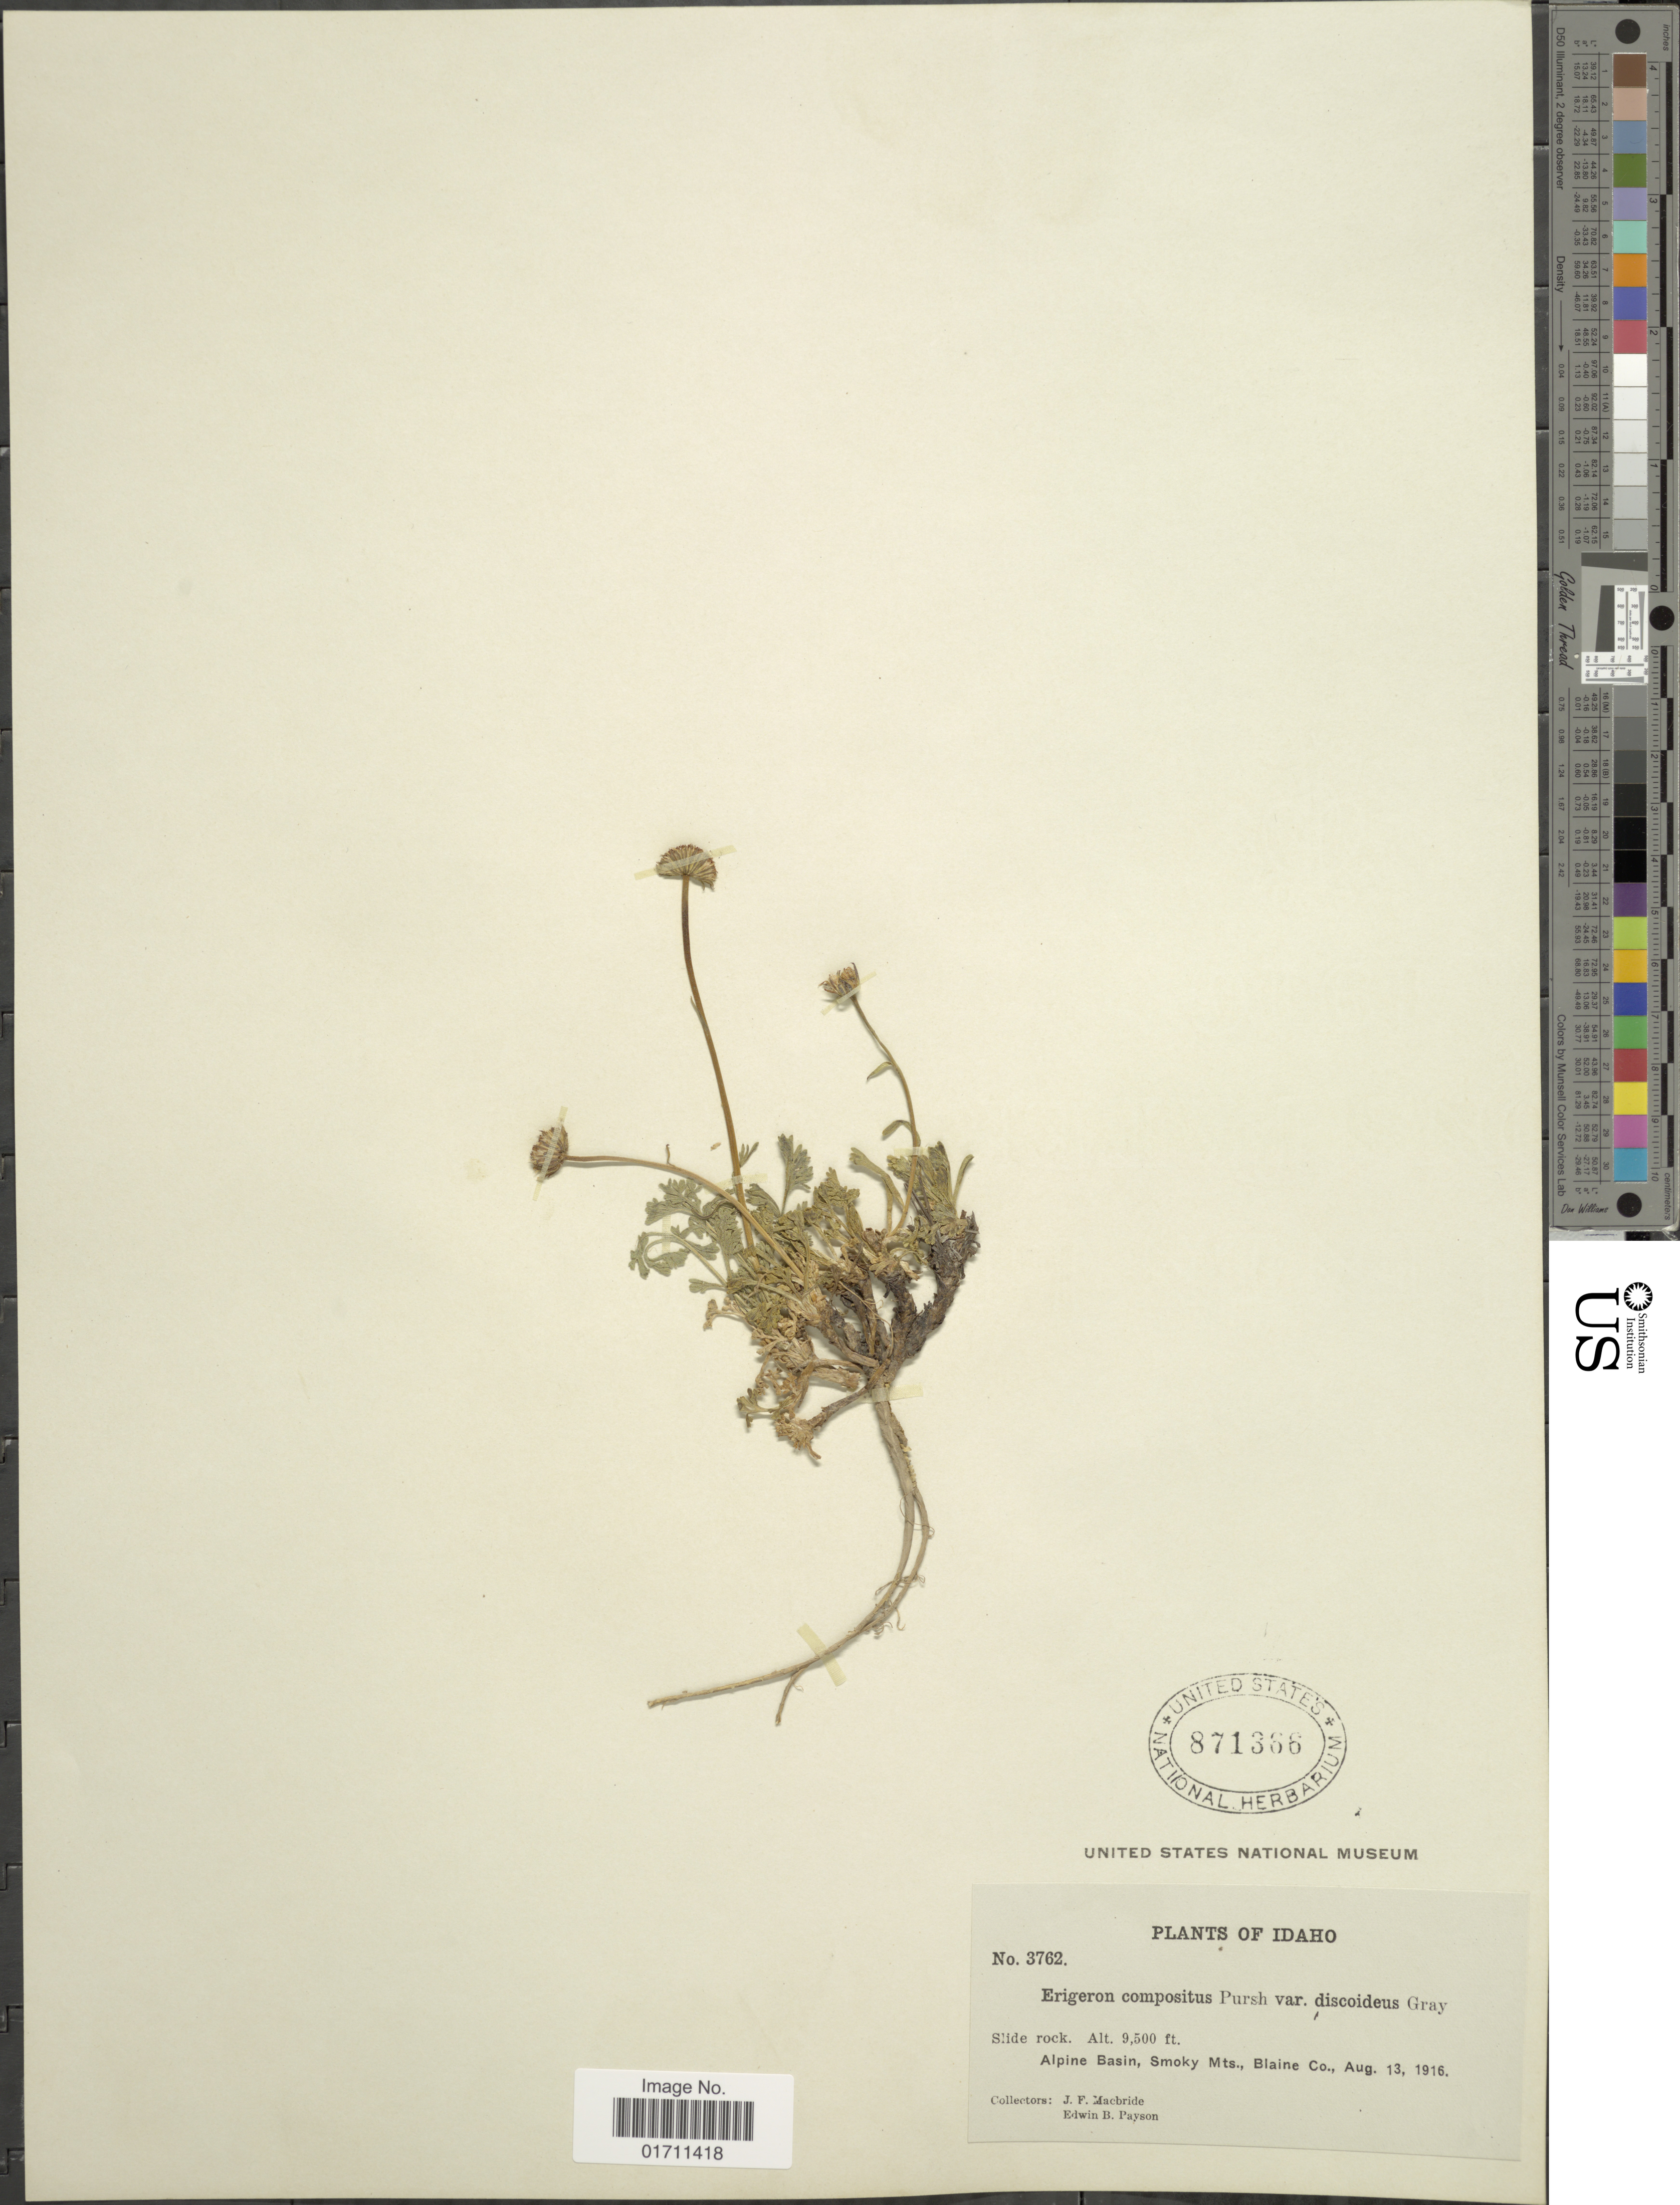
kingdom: Plantae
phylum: Tracheophyta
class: Magnoliopsida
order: Asterales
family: Asteraceae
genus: Erigeron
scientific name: Erigeron compositus subsp. discoideus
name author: (A. Gray) Piper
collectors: J. F. Macbride & E. B. Payson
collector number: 3762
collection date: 1916-08-13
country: United States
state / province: Idaho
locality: Slide rock. Alpine Basin, Smoky Mts., Blain Co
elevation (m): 2896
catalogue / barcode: US 871366